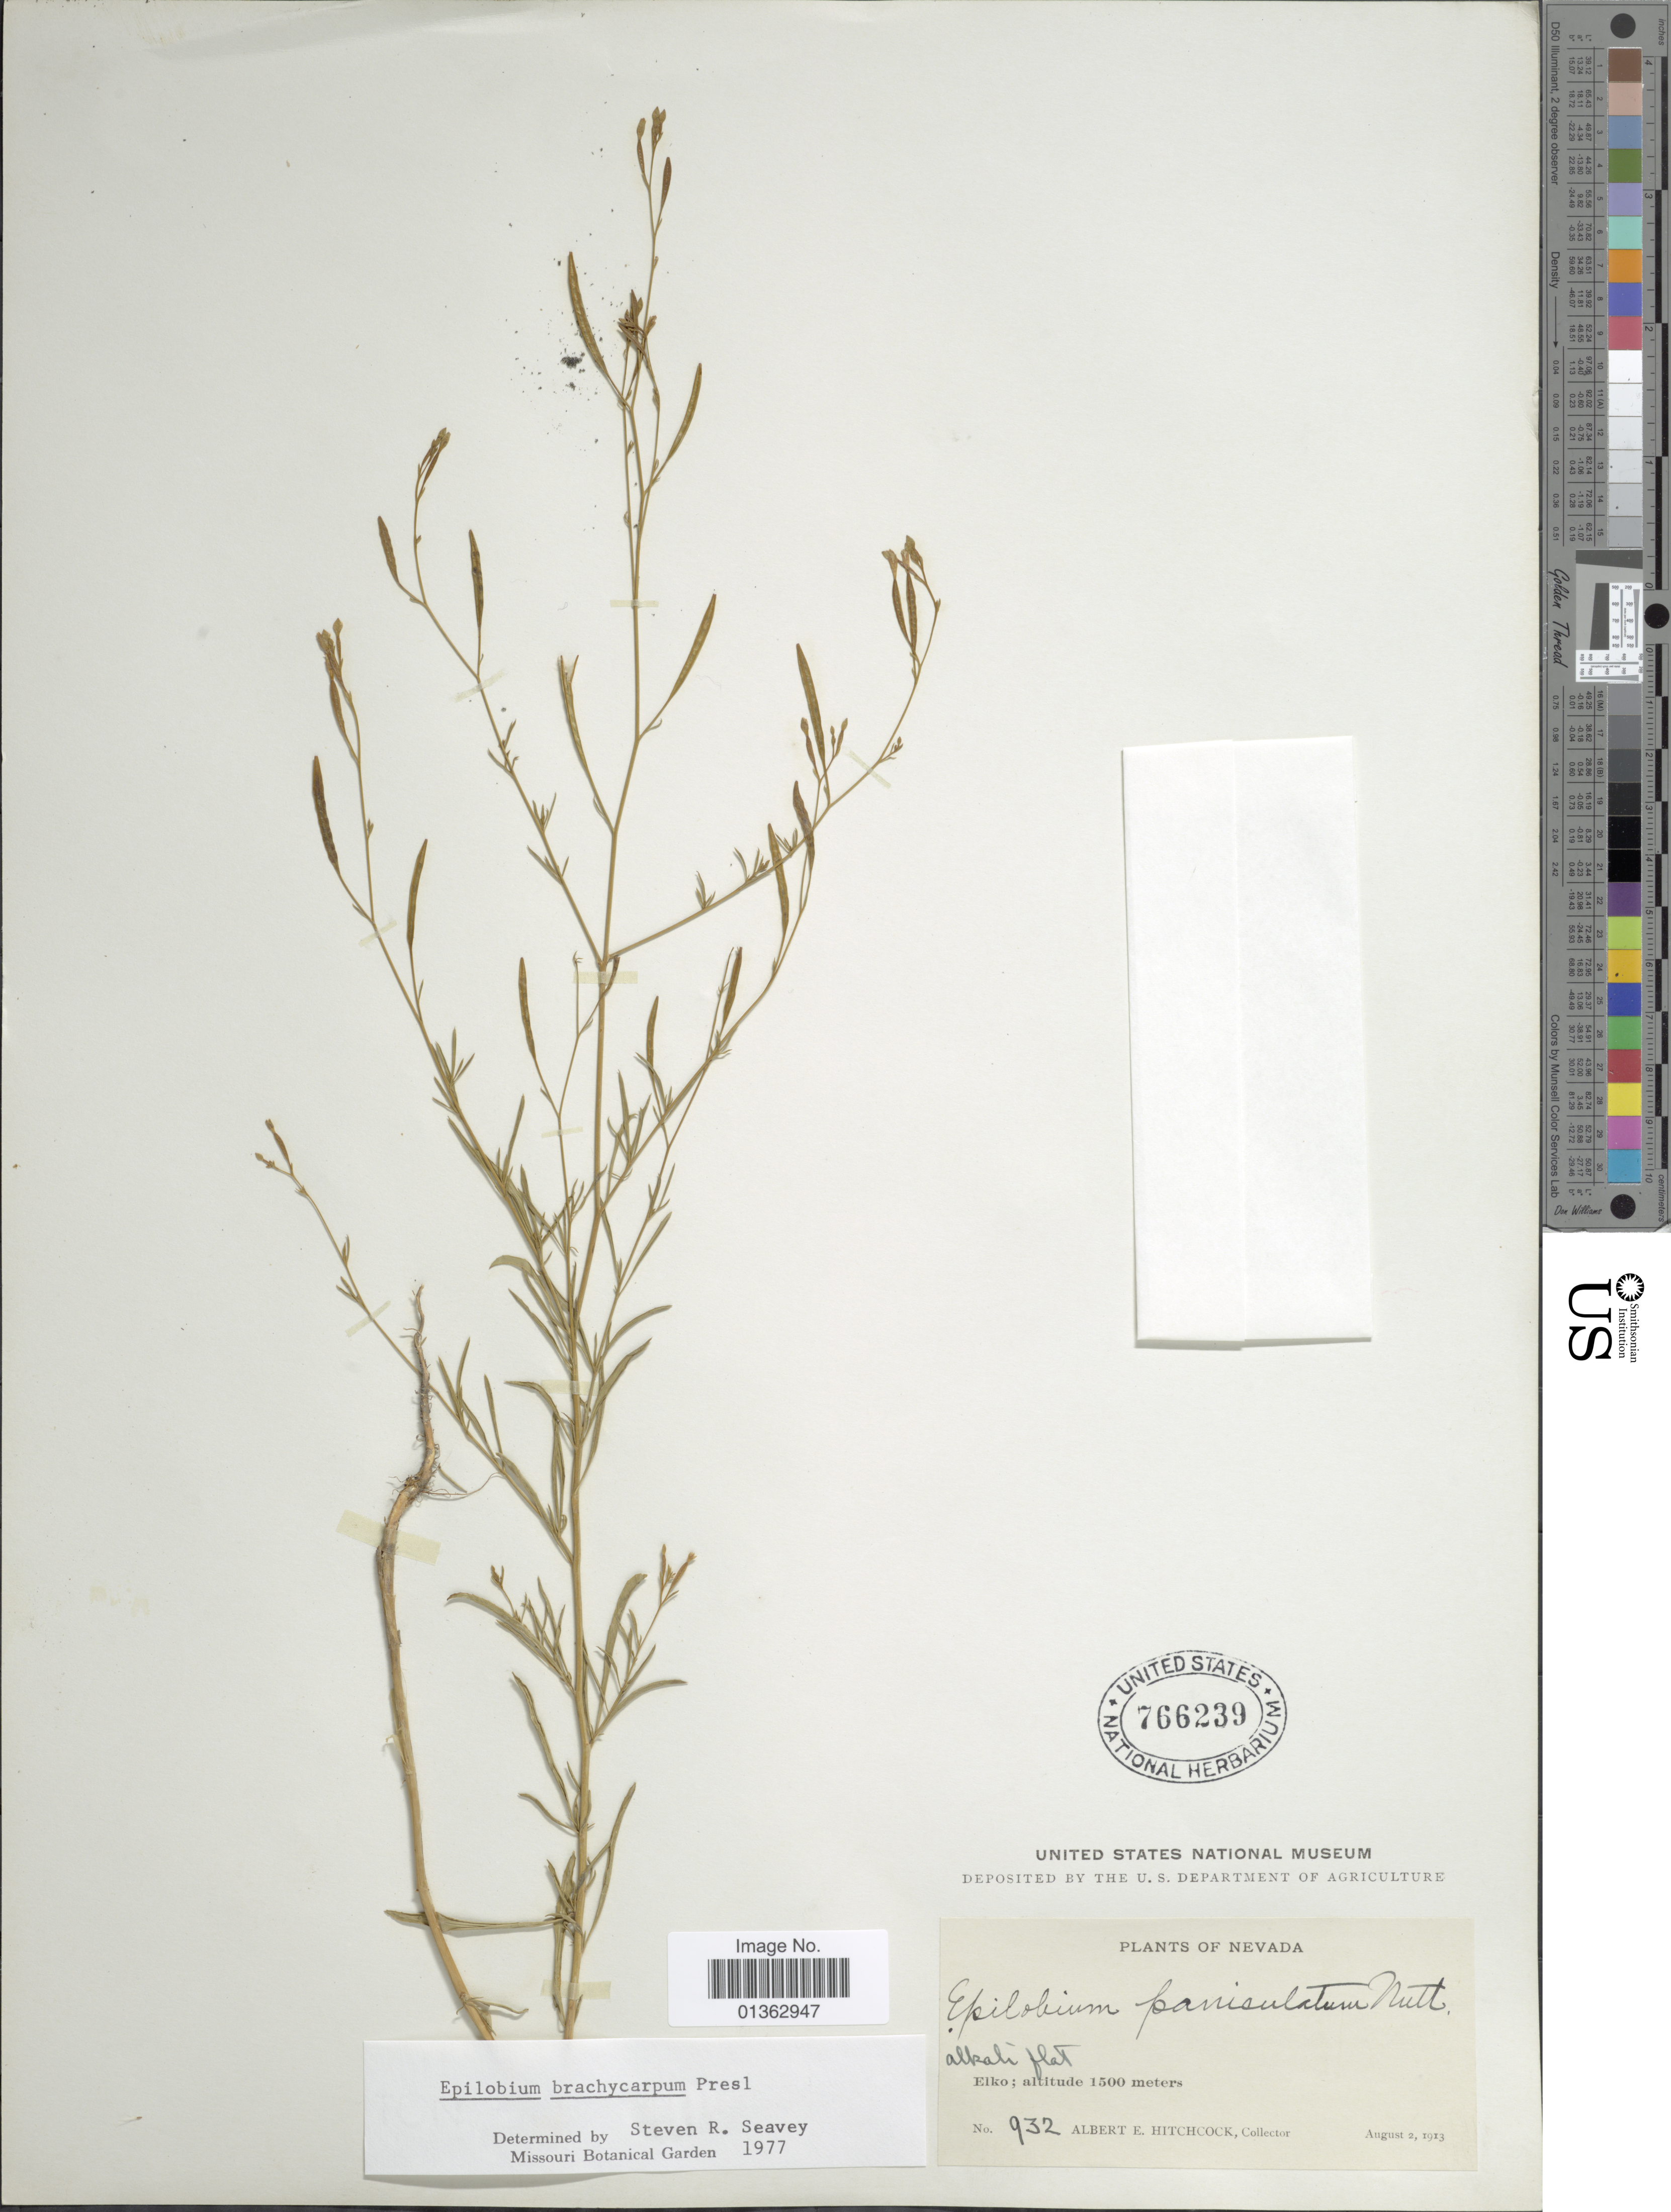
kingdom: Plantae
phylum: Tracheophyta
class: Magnoliopsida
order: Myrtales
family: Onagraceae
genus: Epilobium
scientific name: Epilobium brachycarpum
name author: C. Presl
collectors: A. Hitchcock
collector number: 932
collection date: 1913-08-02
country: United States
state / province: Nevada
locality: Elko.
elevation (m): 1500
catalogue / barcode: US 766239